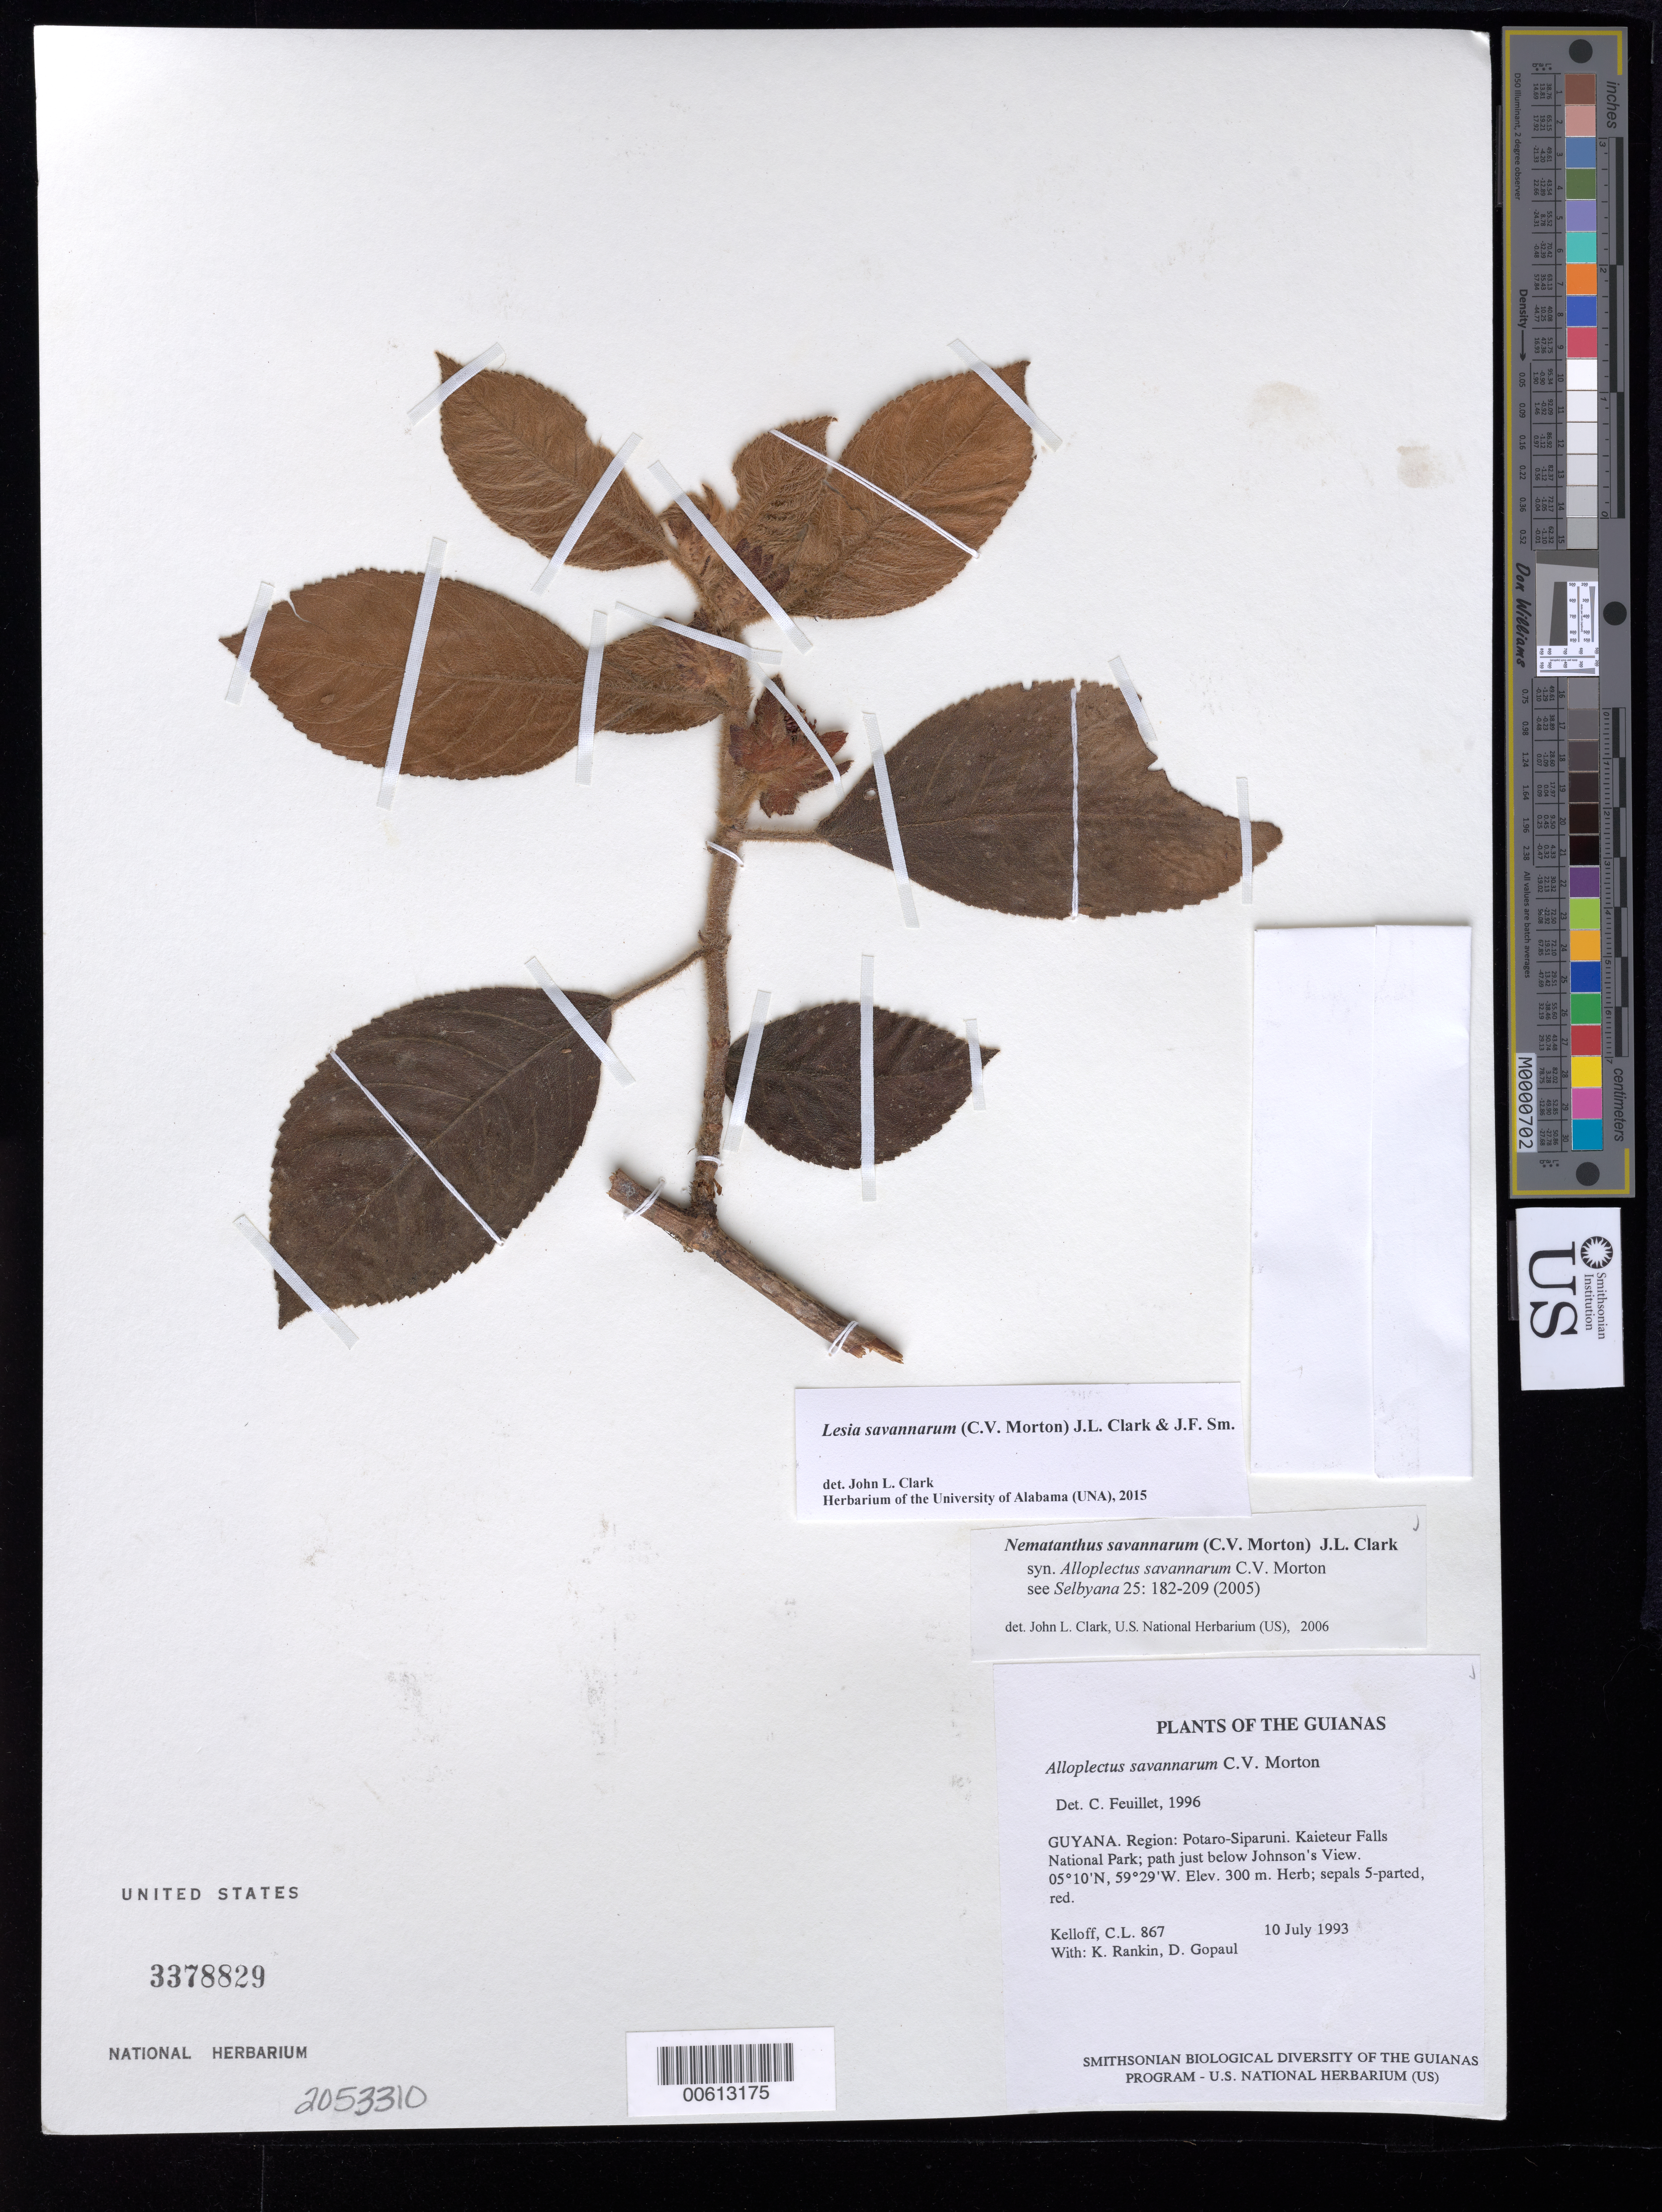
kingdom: Plantae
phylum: Tracheophyta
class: Magnoliopsida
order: Lamiales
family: Gesneriaceae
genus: Nematanthus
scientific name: Nematanthus savannarum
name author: (C.V. Morton in Maguire) J.L. Clark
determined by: Clark, J. L., (SEL), The Marie Selby Botanical Garden (UNITED STATES)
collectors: C. L. Kelloff, K. Rankin & D. Gopaul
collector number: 867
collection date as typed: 10 Jul 1993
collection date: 1993-07-10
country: Guyana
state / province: Potaro-Siparuni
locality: Kaieteur Falls National Park; path just below Johnson's View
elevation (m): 300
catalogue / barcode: US 3378829